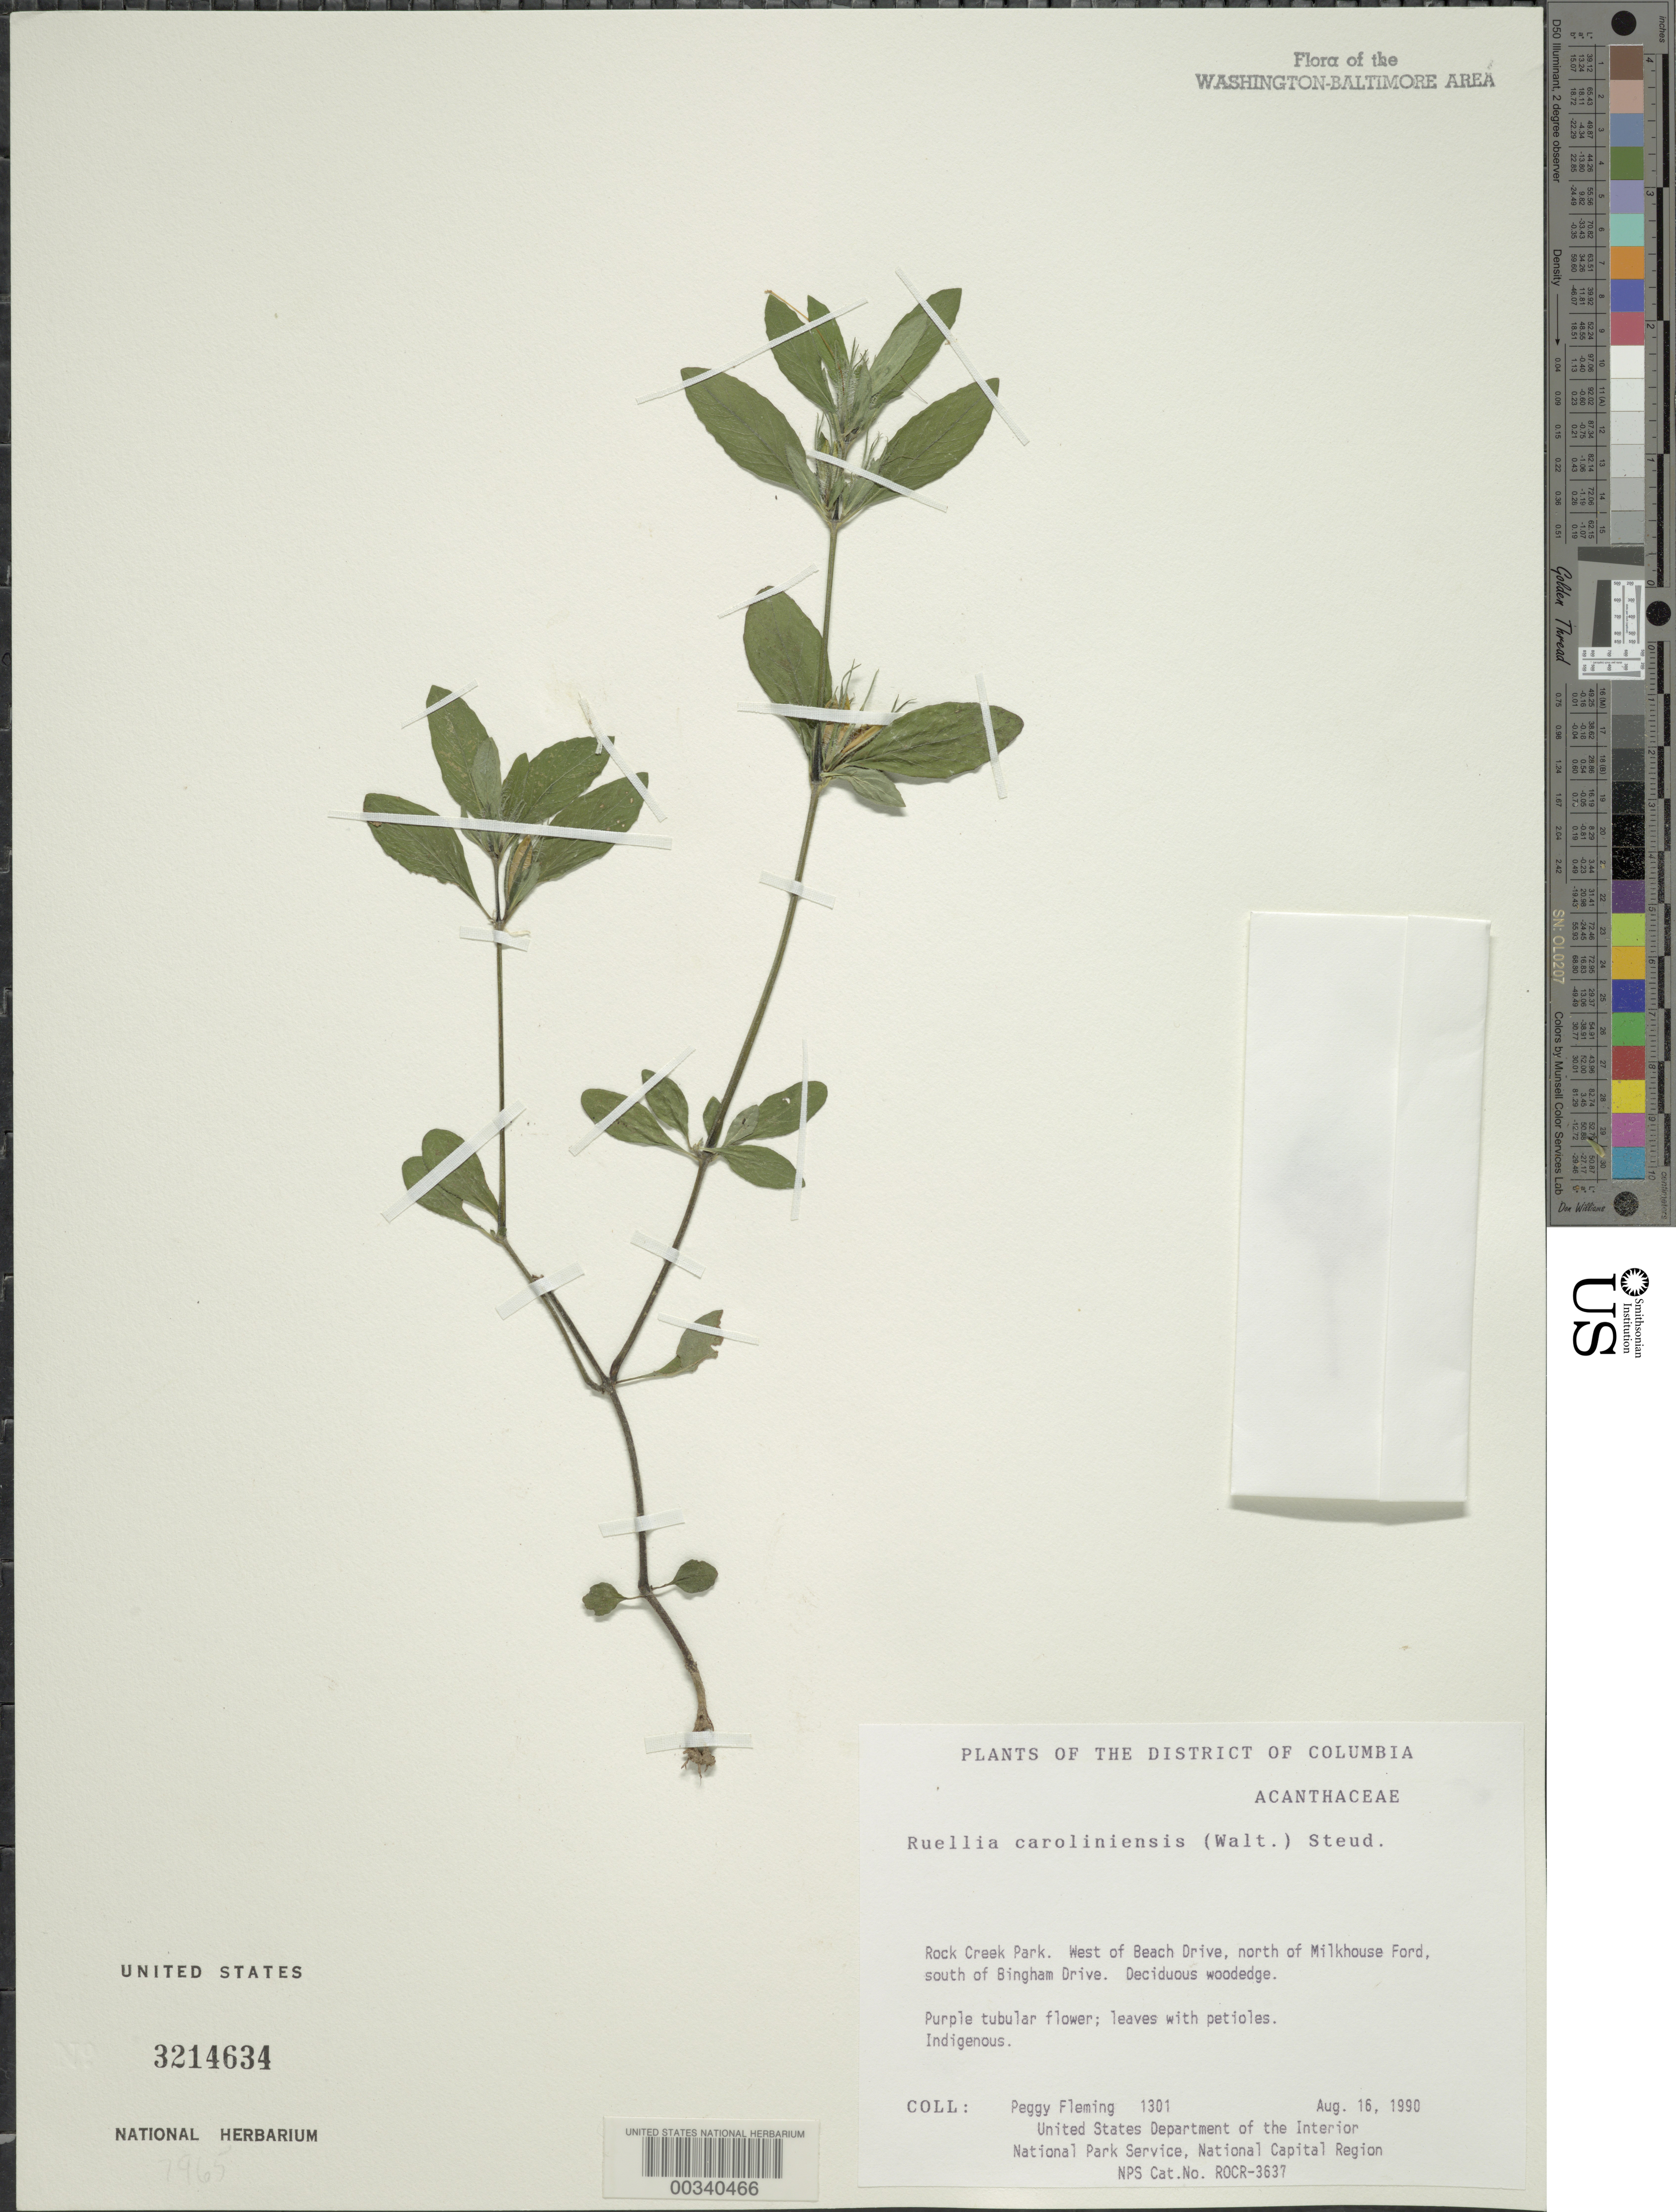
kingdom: Plantae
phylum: Tracheophyta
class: Magnoliopsida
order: Lamiales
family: Acanthaceae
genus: Ruellia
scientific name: Ruellia caroliniensis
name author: (J.F. Gmel.) Steud.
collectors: P. Fleming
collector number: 1301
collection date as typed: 16 Aug 1990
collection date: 1990-08-16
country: United States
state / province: District of Columbia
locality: Rock Creek Park, W of Beach Dr, N of Milkhouse Ford, S of Bingham Dr Rock Creek Park & vicinity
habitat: Deciduous woodedge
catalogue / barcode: US 3214634